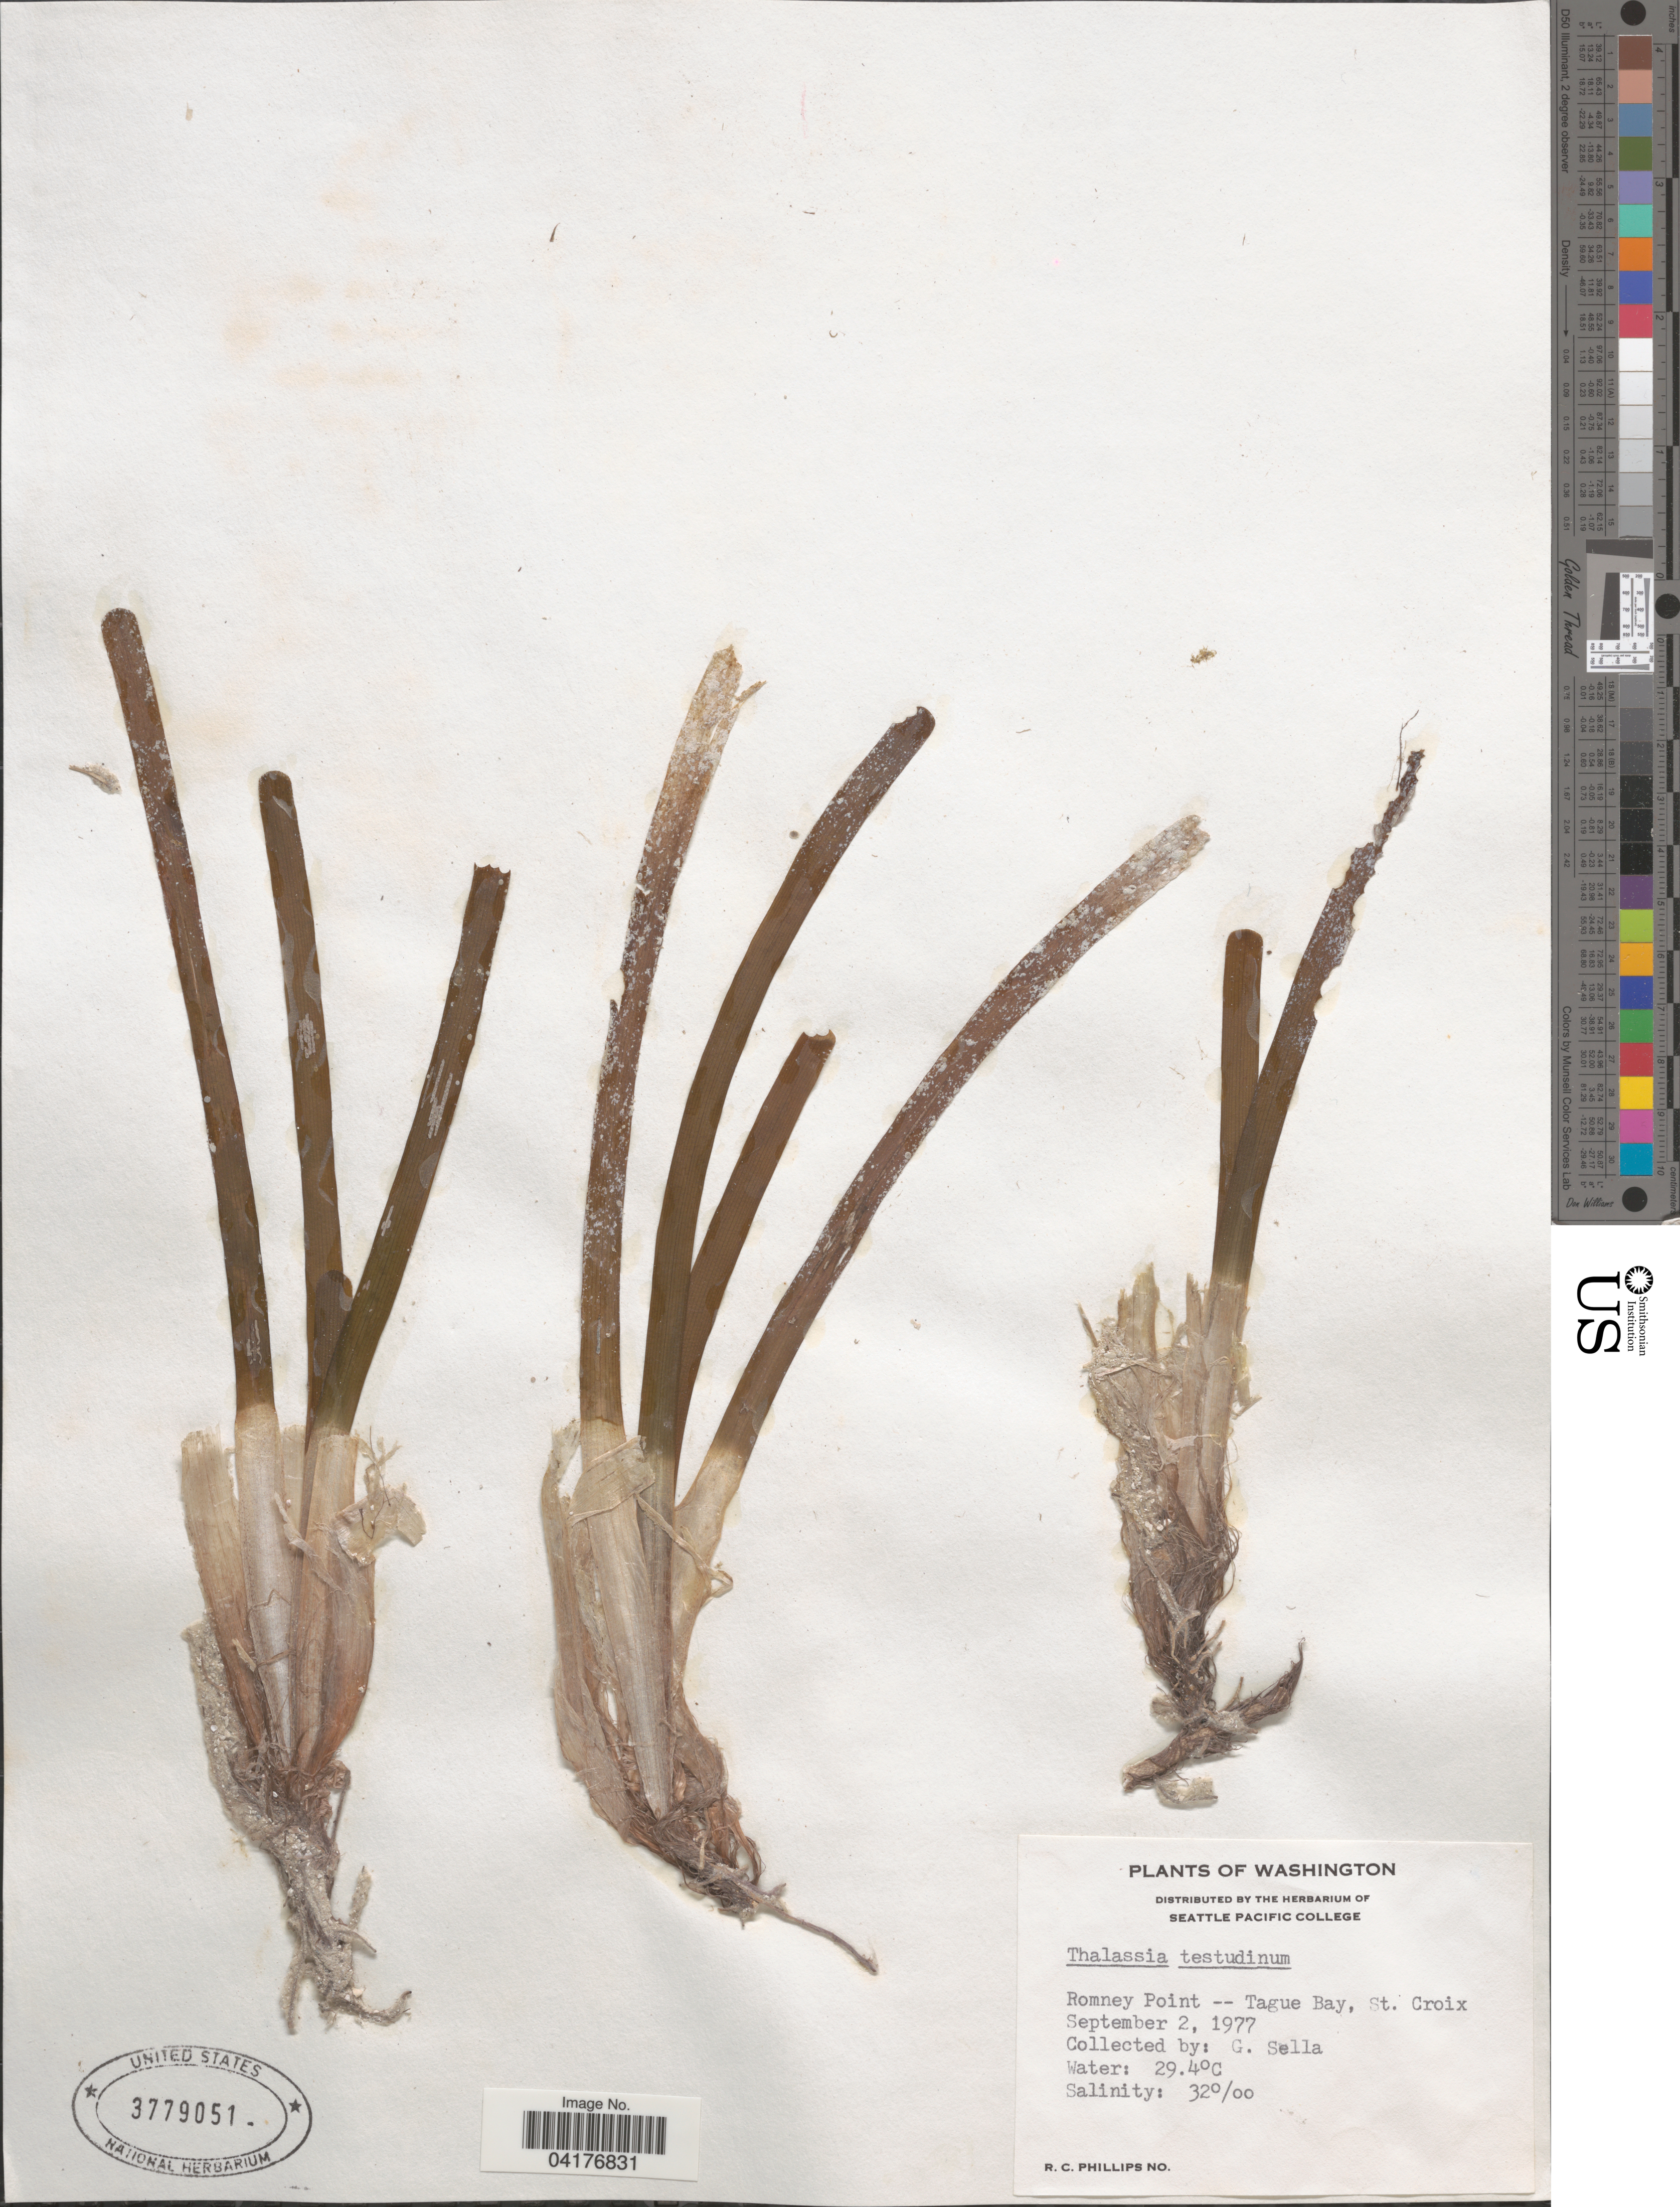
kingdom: Plantae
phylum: Tracheophyta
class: Liliopsida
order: Alismatales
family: Hydrocharitaceae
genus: Thalassia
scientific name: Thalassia testudinum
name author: Banks & Sol. ex K.D. Koenig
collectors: G. Sella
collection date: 1977-09-02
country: U.S. Virgin Islands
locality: Romney Point -- Tague Bay, St. Croix.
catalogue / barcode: US 3779051